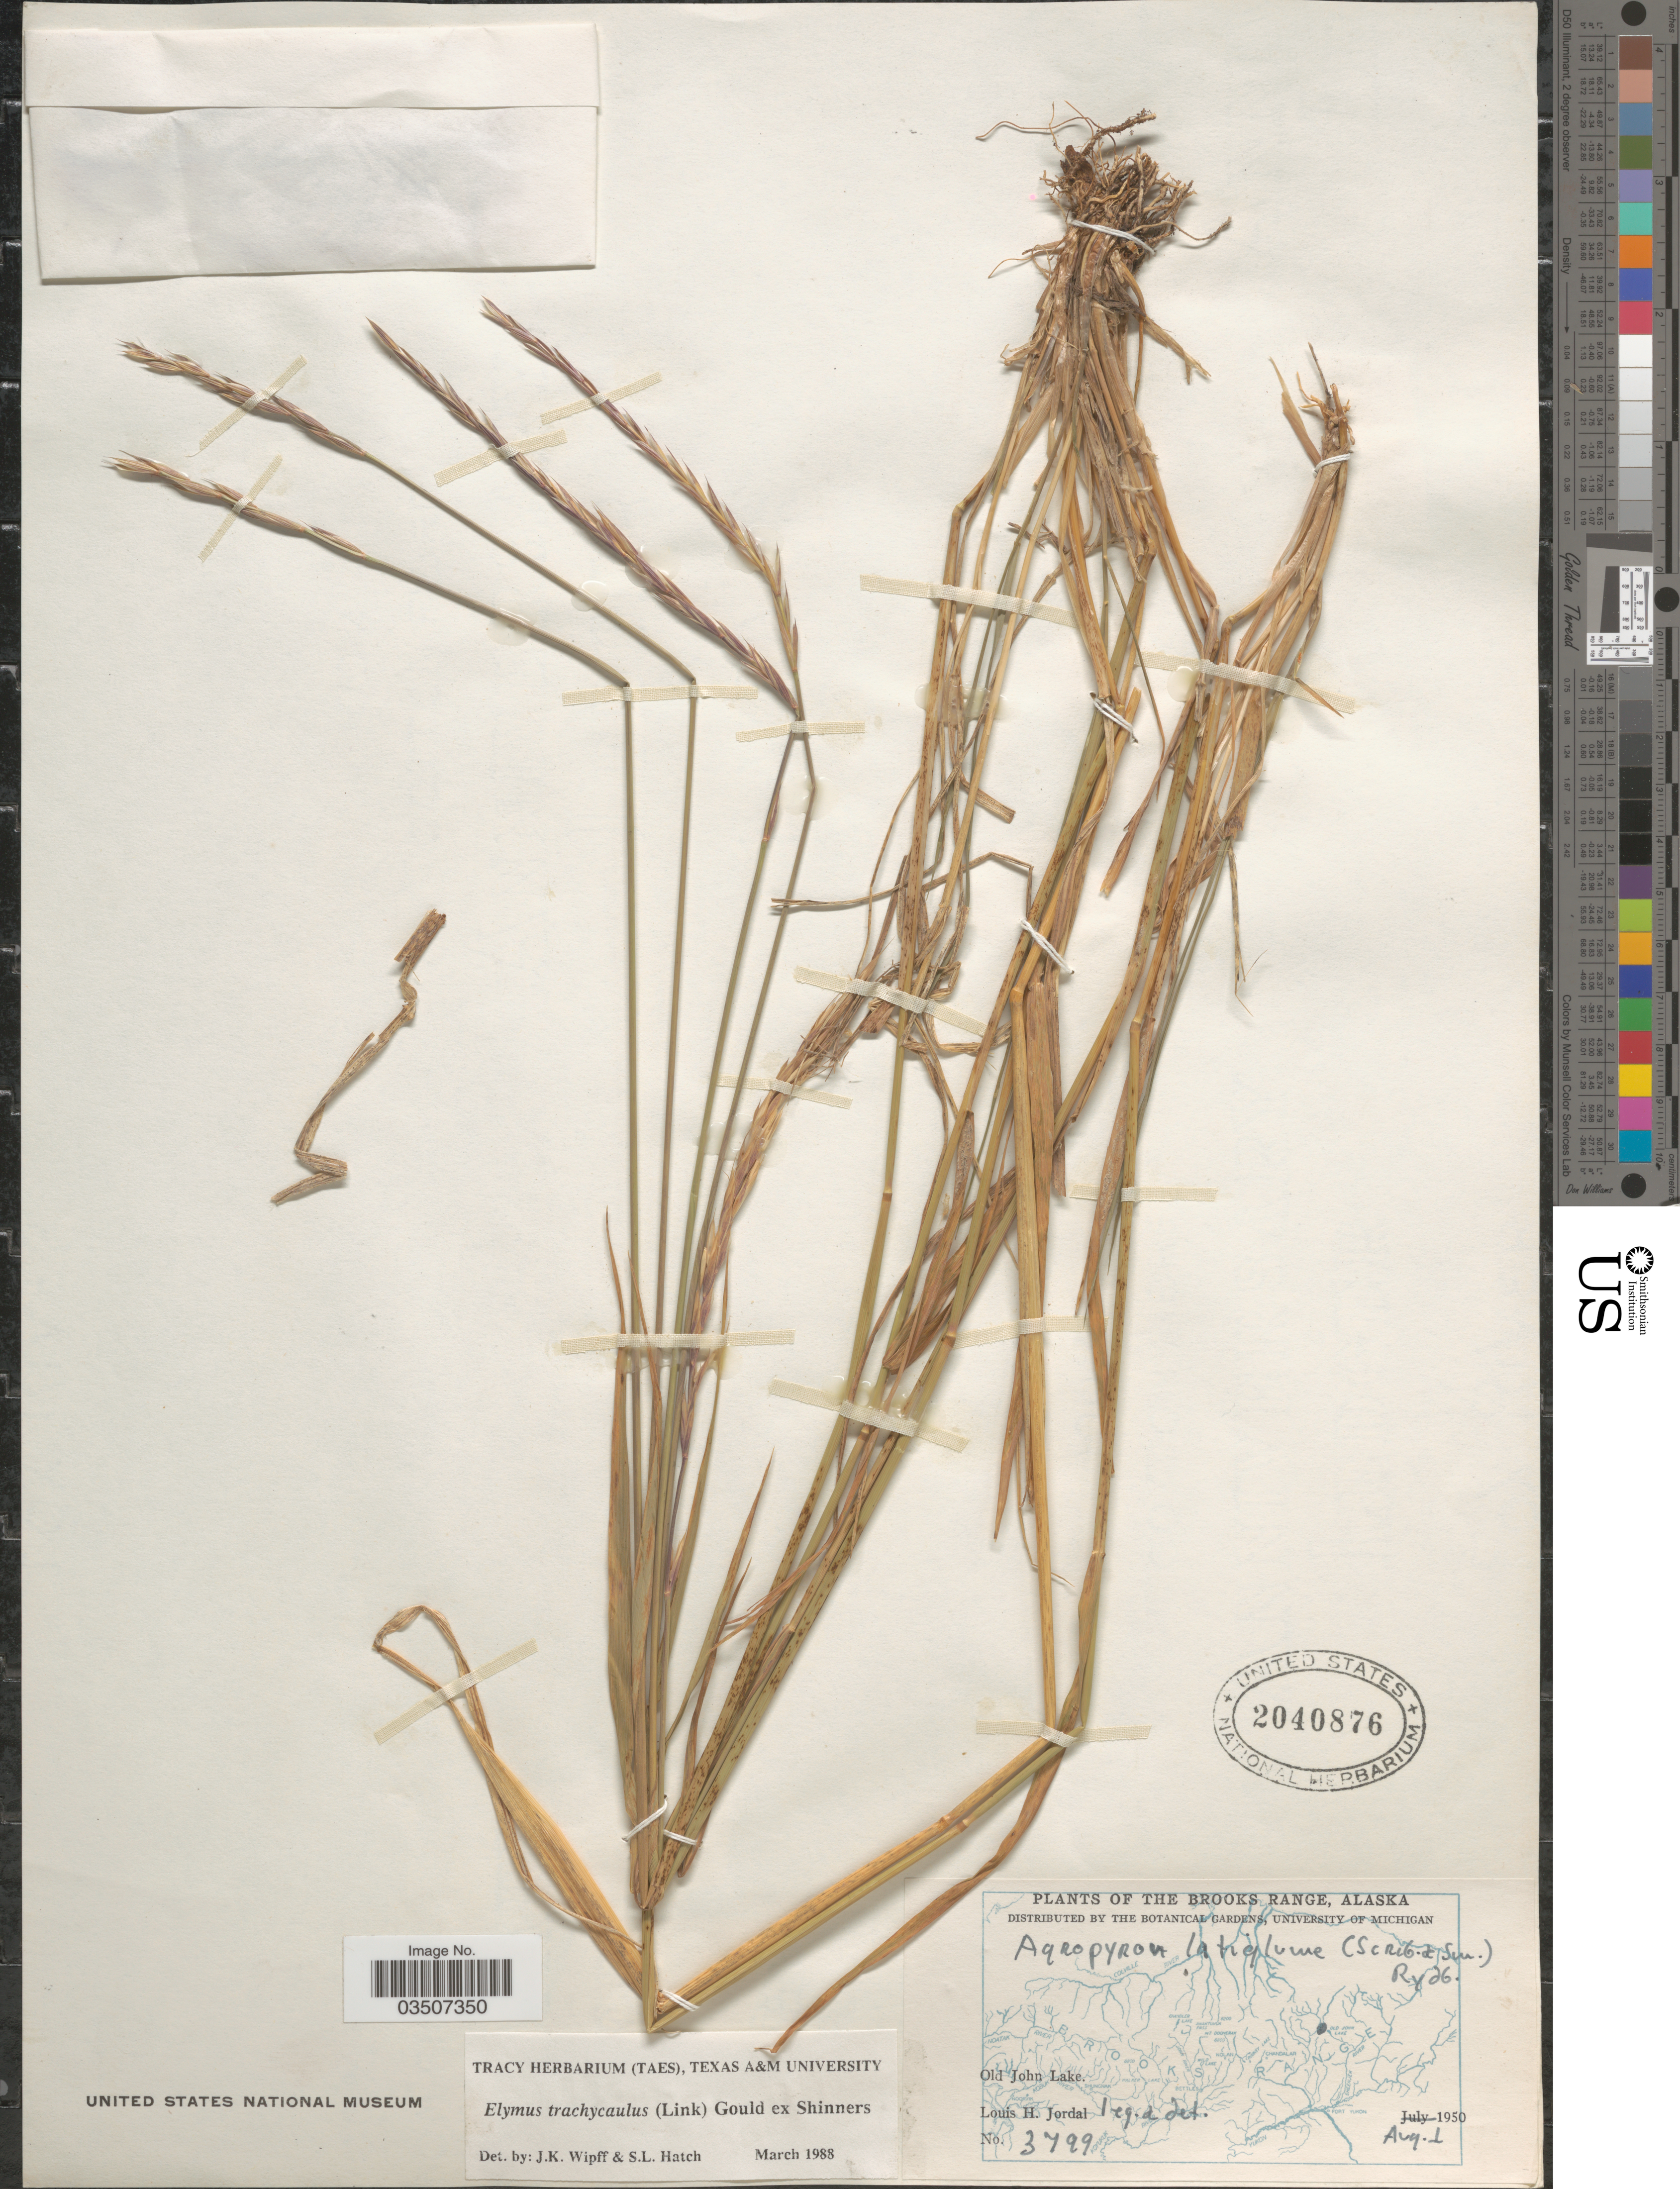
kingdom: Plantae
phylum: Tracheophyta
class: Liliopsida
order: Poales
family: Poaceae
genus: Elymus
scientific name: Elymus trachycaulus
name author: (Link) Gould ex Shinners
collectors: L. Jordal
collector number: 3799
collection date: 1950-08-01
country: United States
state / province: Alaska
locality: Brooks Range. Old John Lake.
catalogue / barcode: US 2040876